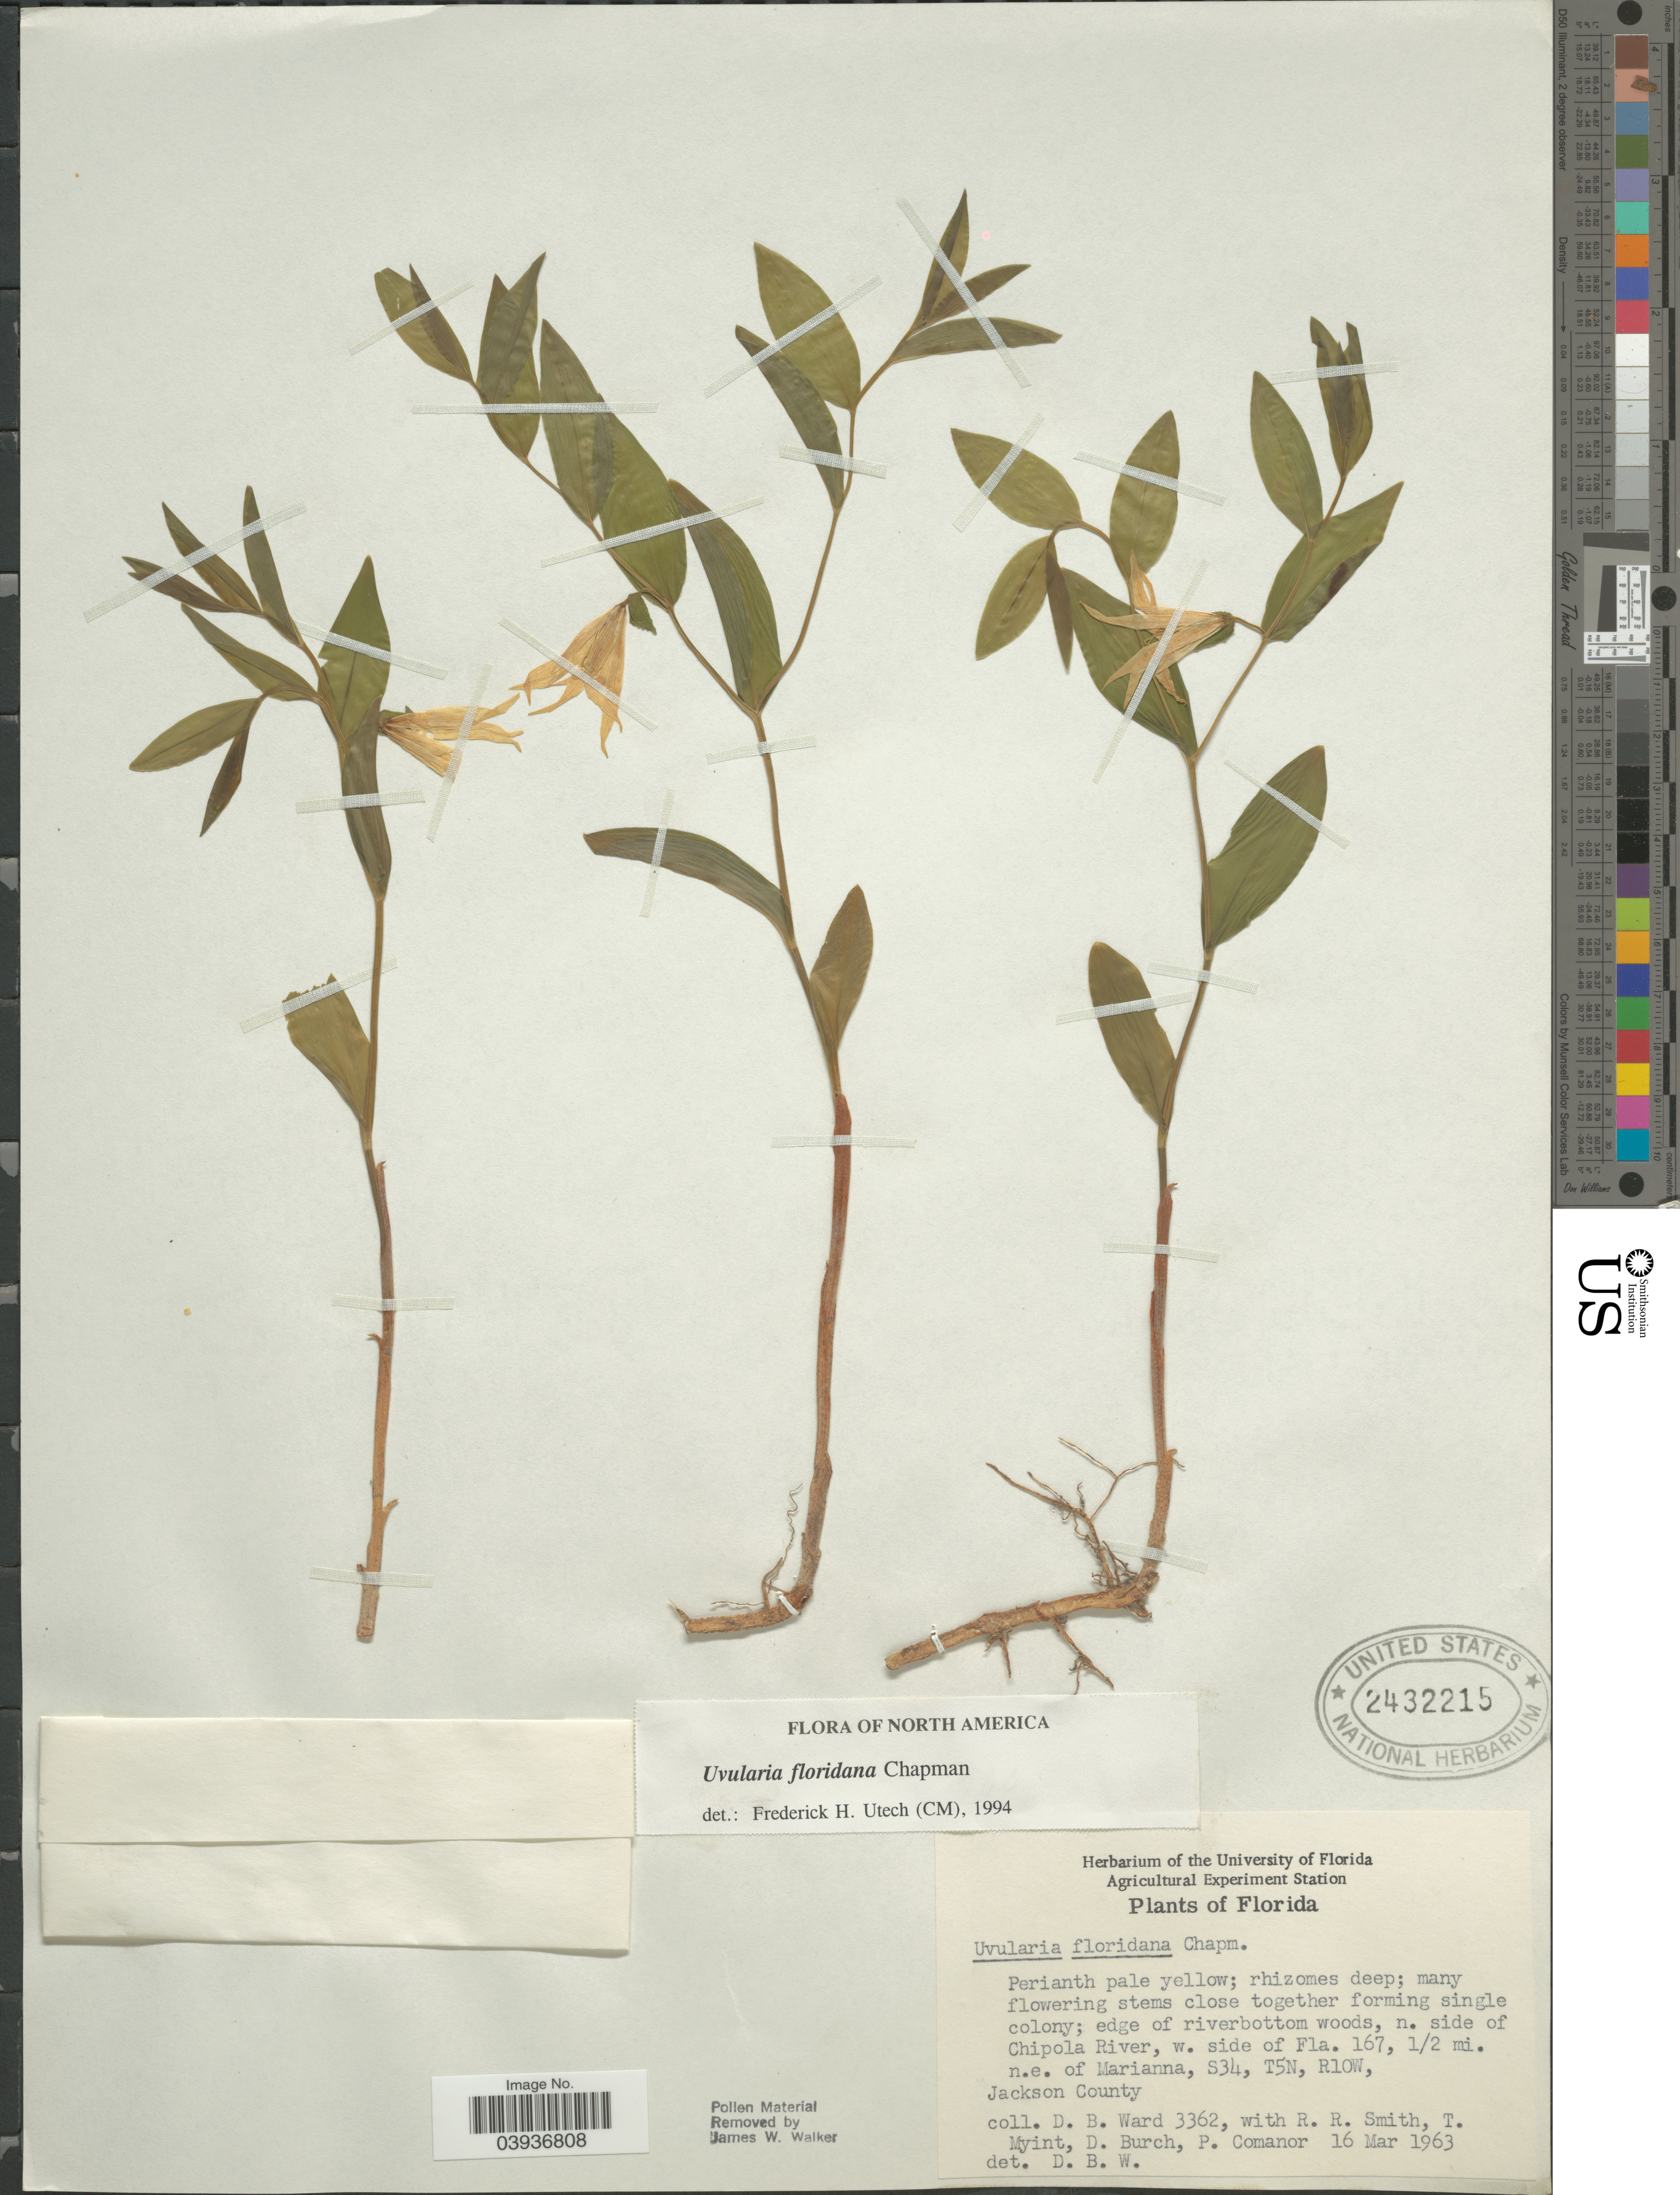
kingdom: Plantae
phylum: Tracheophyta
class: Liliopsida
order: Liliales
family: Colchicaceae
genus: Uvularia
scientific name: Uvularia floridana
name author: Chapm.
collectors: D. B. Ward, R. Smith, T. Myint, D. Burch & P. Comanor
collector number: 3362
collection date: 1963-03-16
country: United States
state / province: Florida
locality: Edge of riverbottom woods, n. side of Chipola River, w. side of Fla. 167, 1/2 mi. n.e. of Marianna, S34, T5N, R10W, Jackson County.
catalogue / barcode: US 2432215